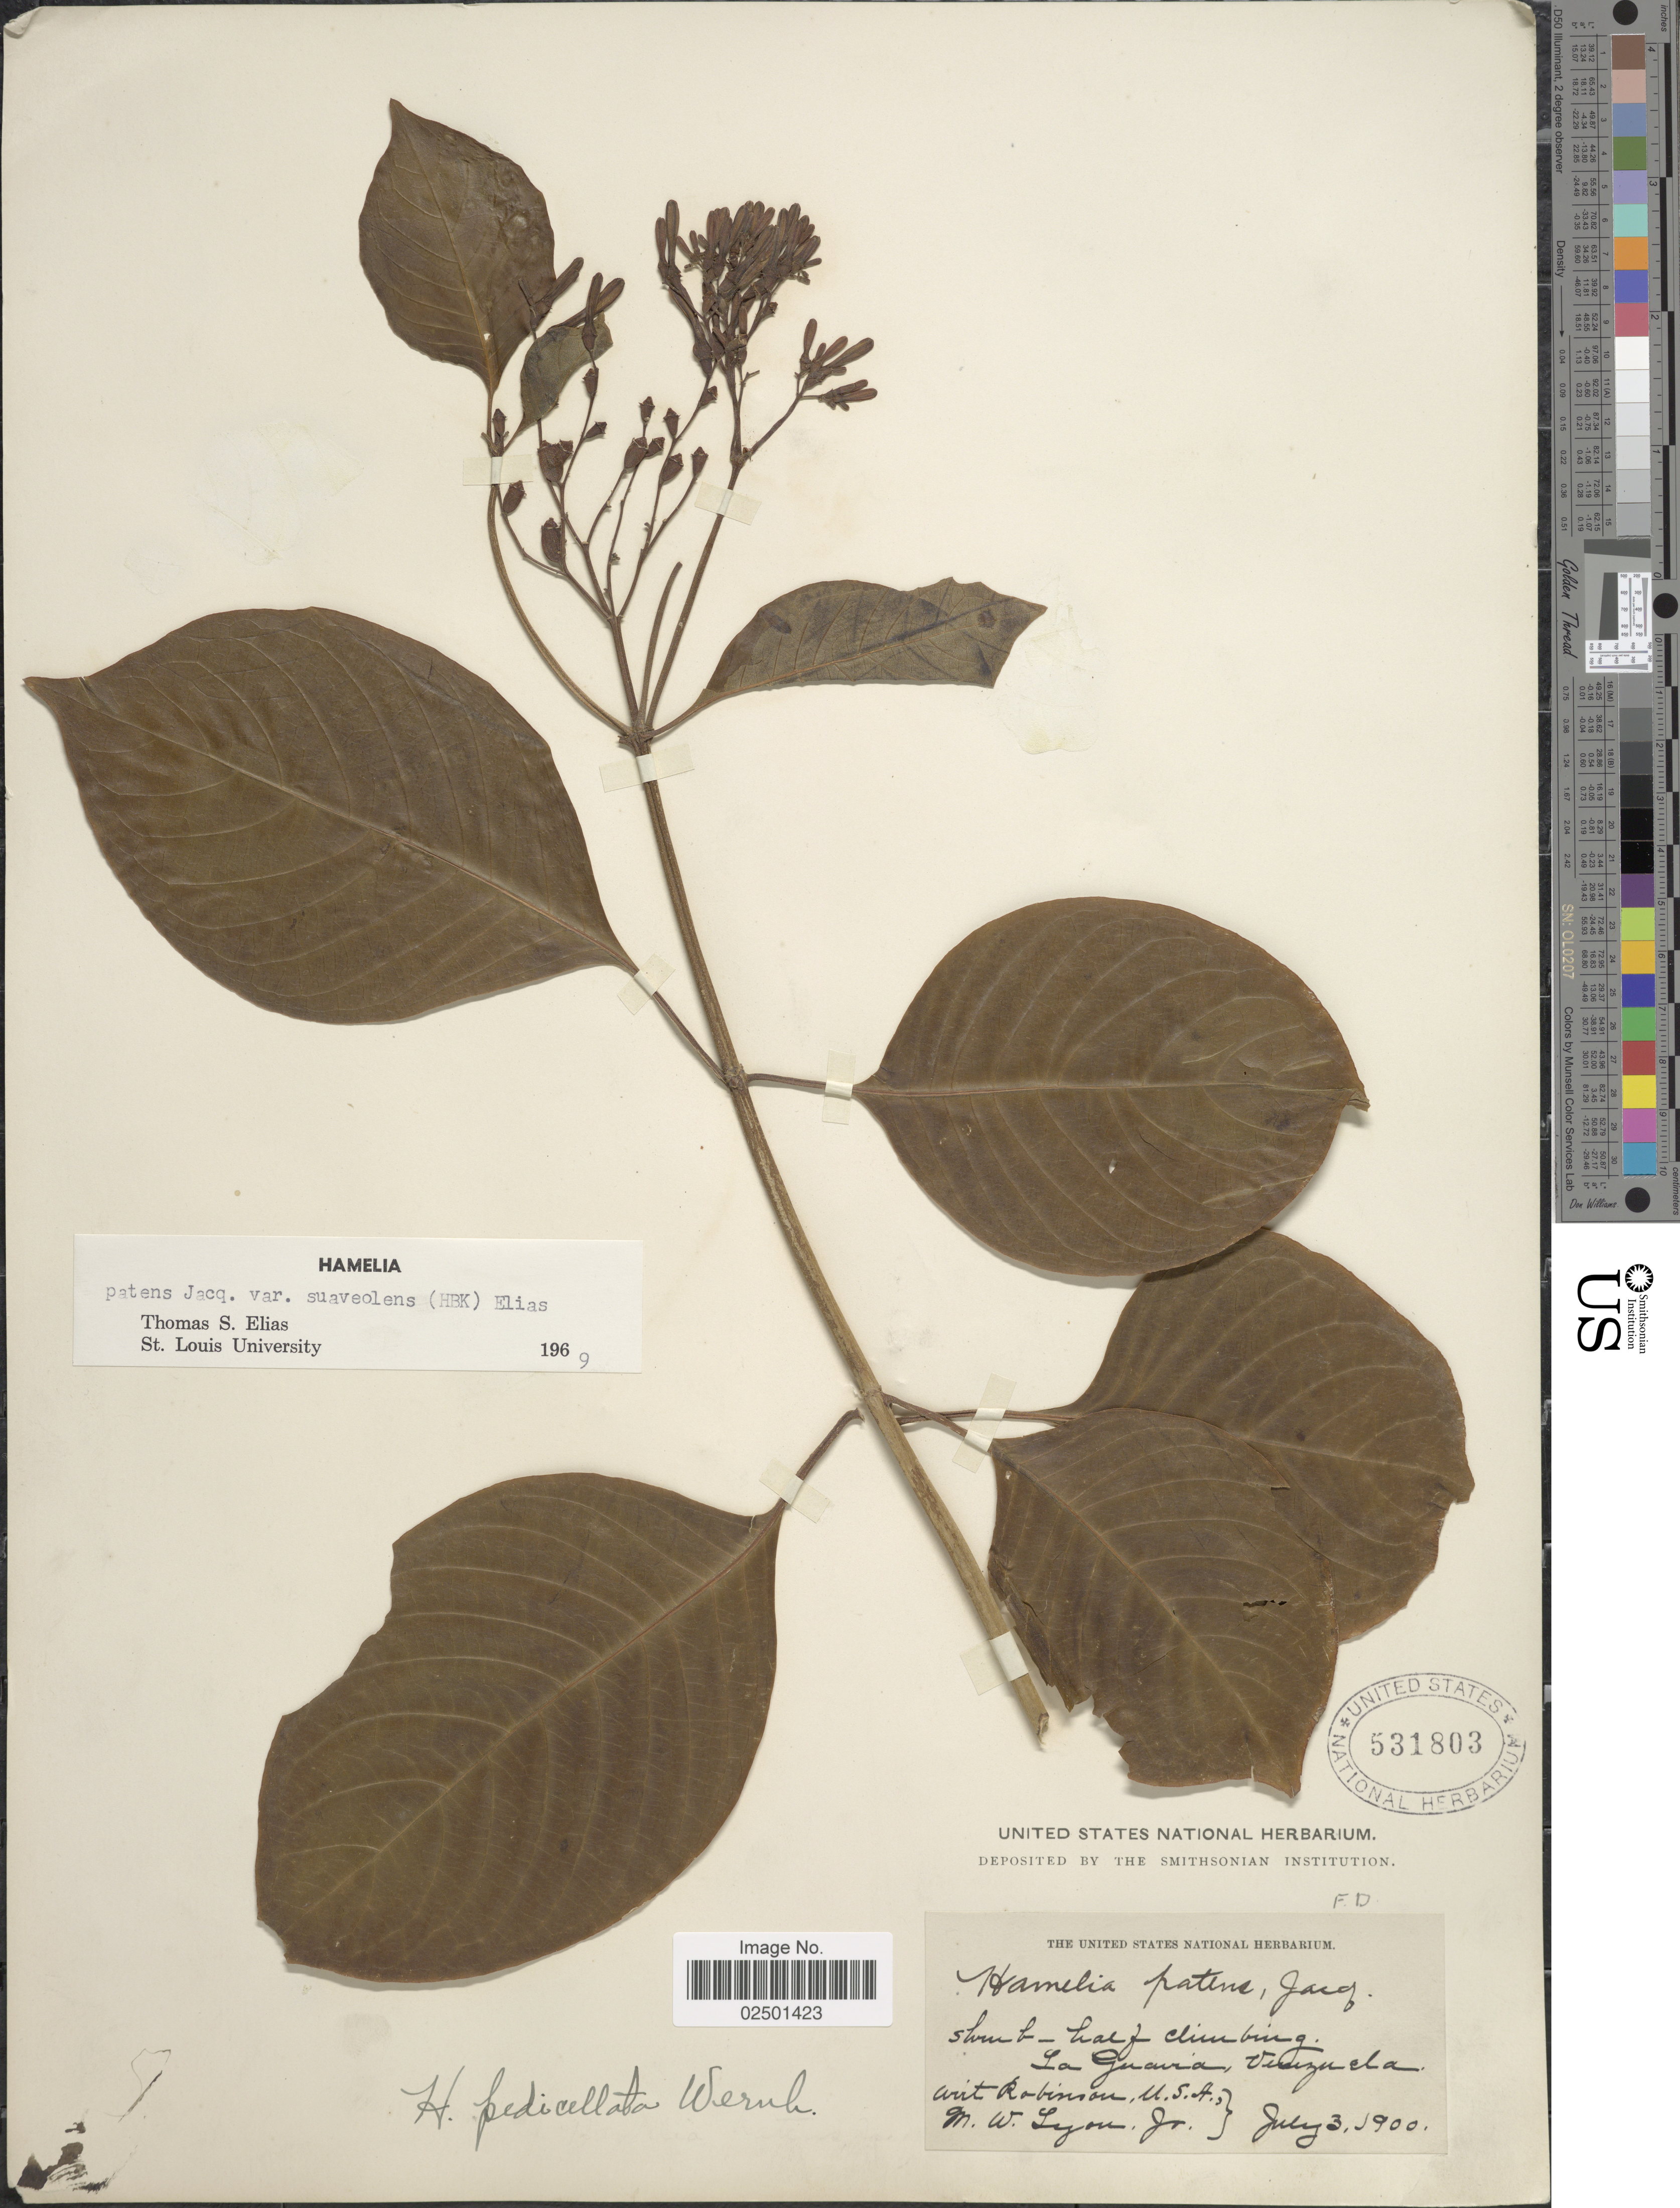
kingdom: Plantae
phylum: Tracheophyta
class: Magnoliopsida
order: Gentianales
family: Rubiaceae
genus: Hamelia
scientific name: Hamelia patens var. glabra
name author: Oerst.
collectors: A. J.Robinson & M. Lyon Jr.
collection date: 1900-07-03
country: Venezuela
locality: La Guaira.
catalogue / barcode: US 531803